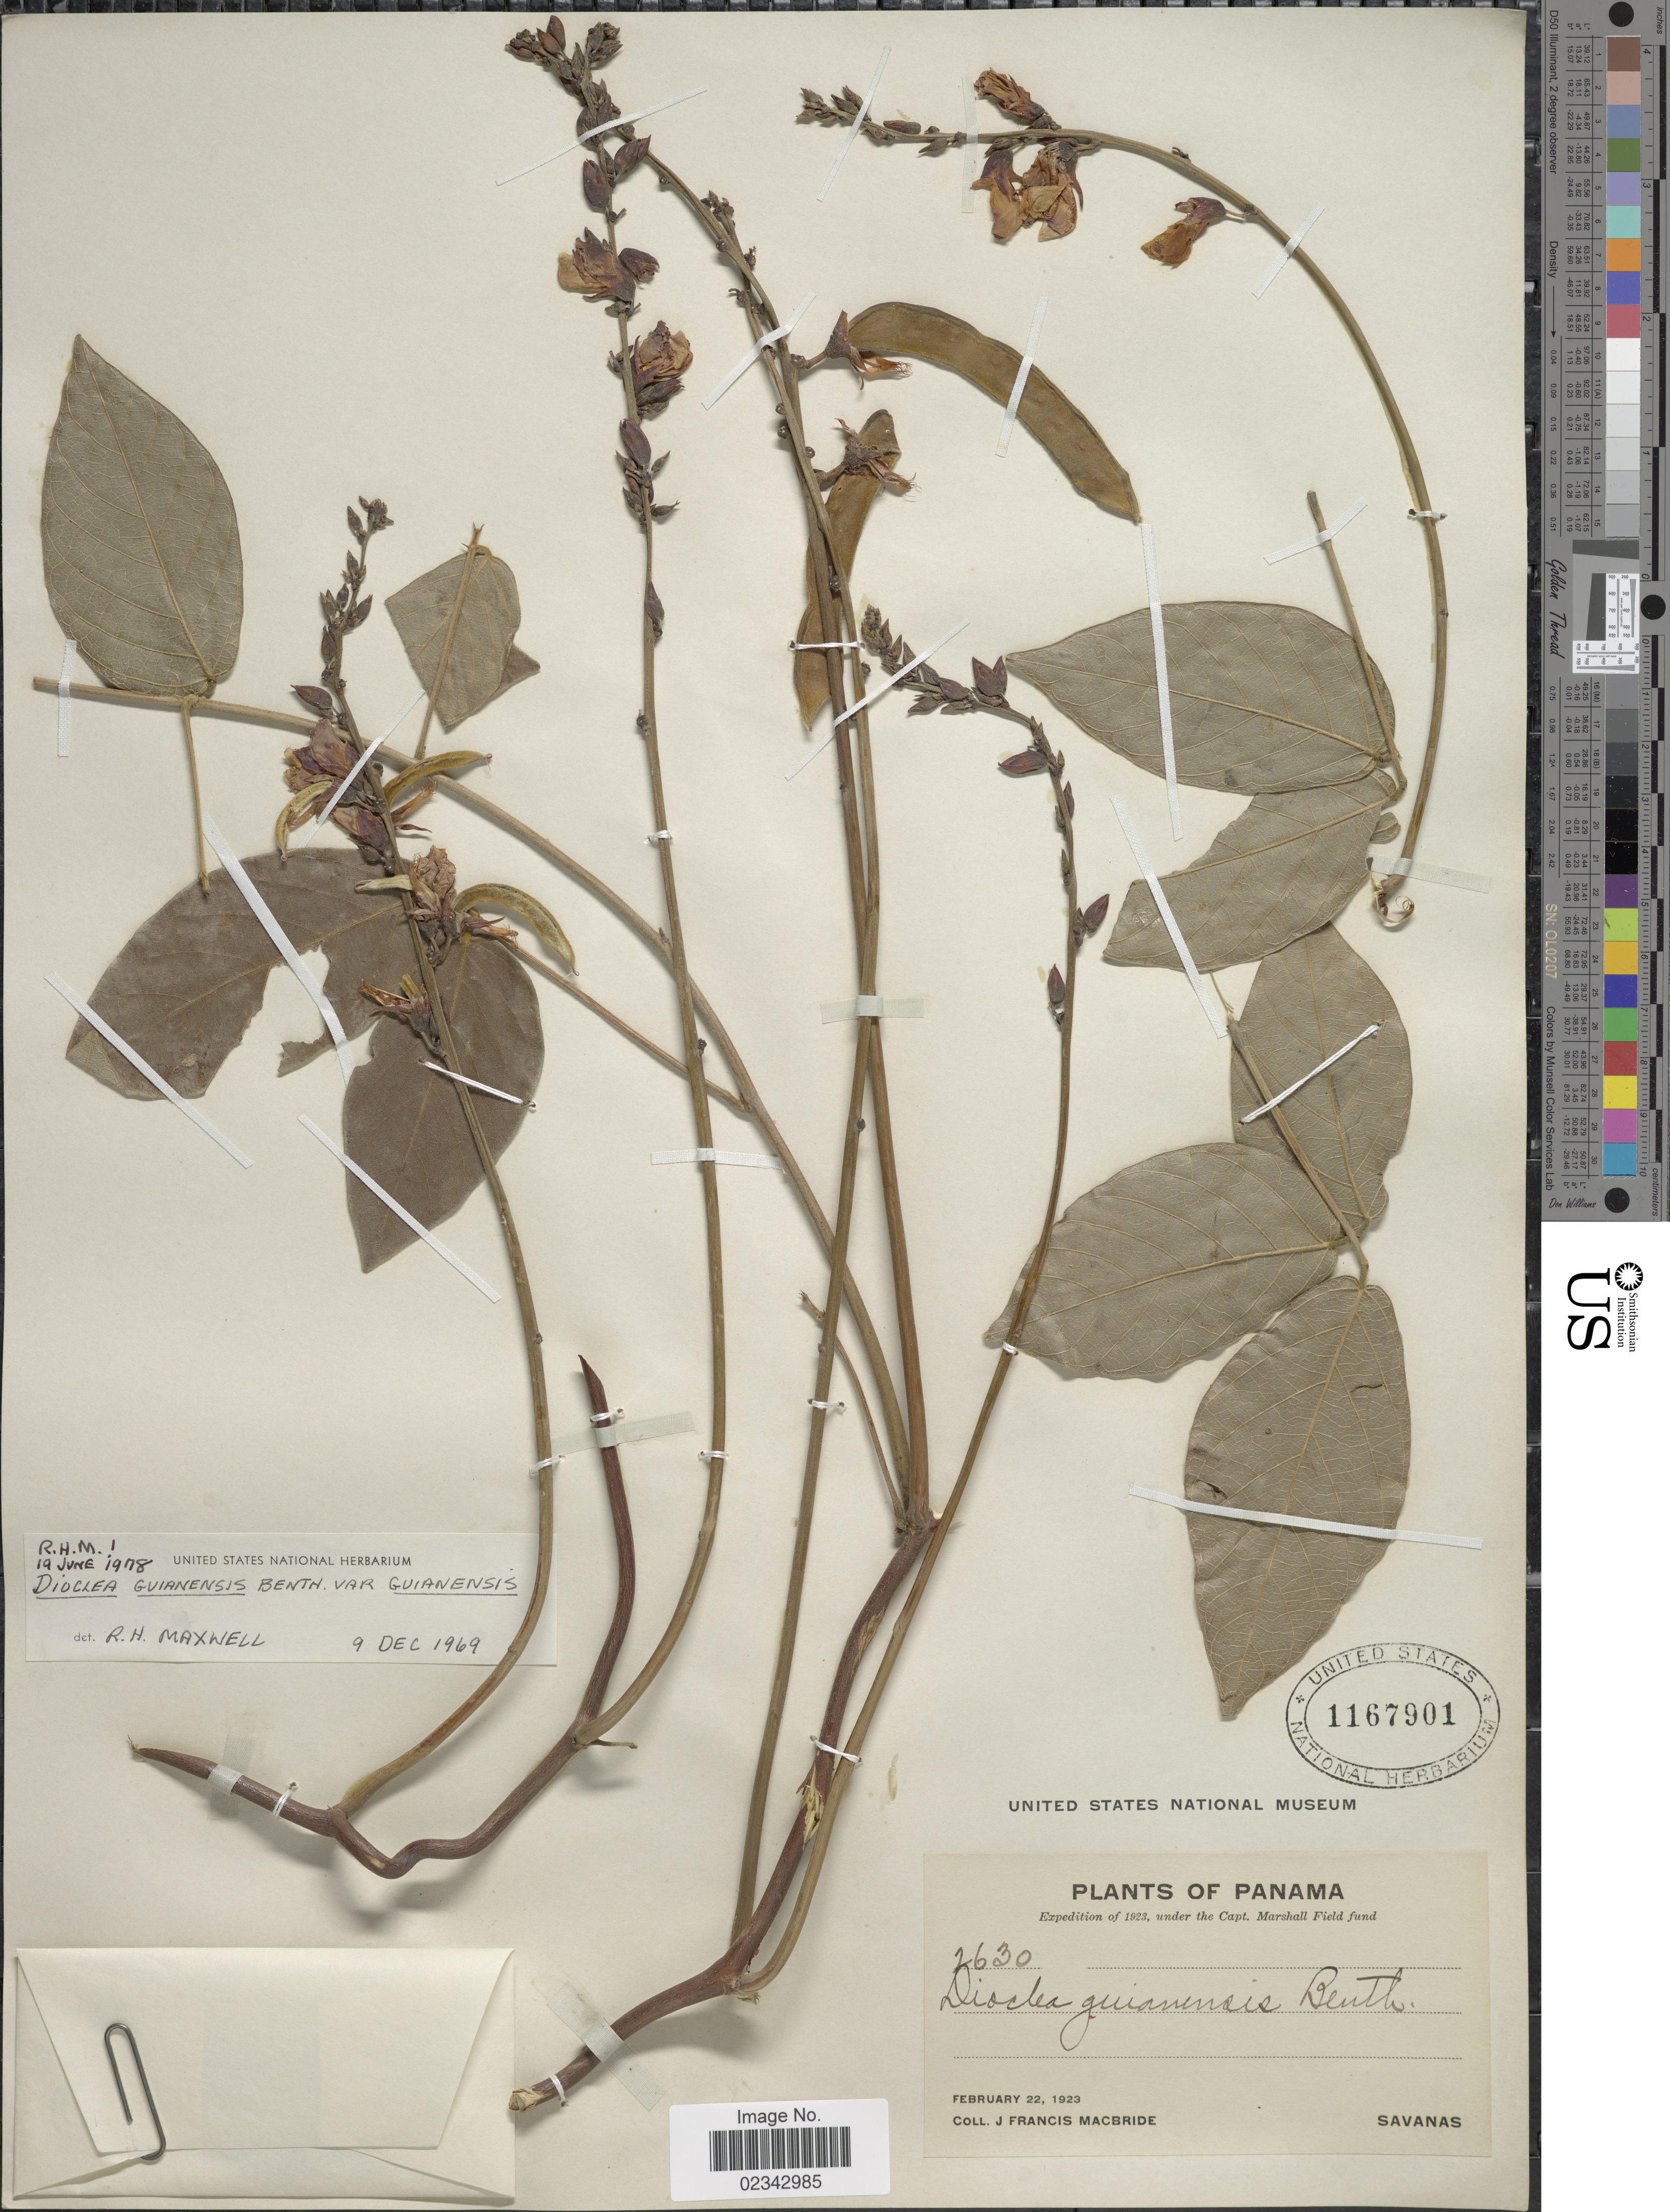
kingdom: Plantae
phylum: Tracheophyta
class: Magnoliopsida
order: Fabales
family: Fabaceae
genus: Dioclea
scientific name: Dioclea guianensis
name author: Benth.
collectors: J. F. Macbride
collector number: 2630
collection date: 1923-02-22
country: Panama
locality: Savanas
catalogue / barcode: US 1167901